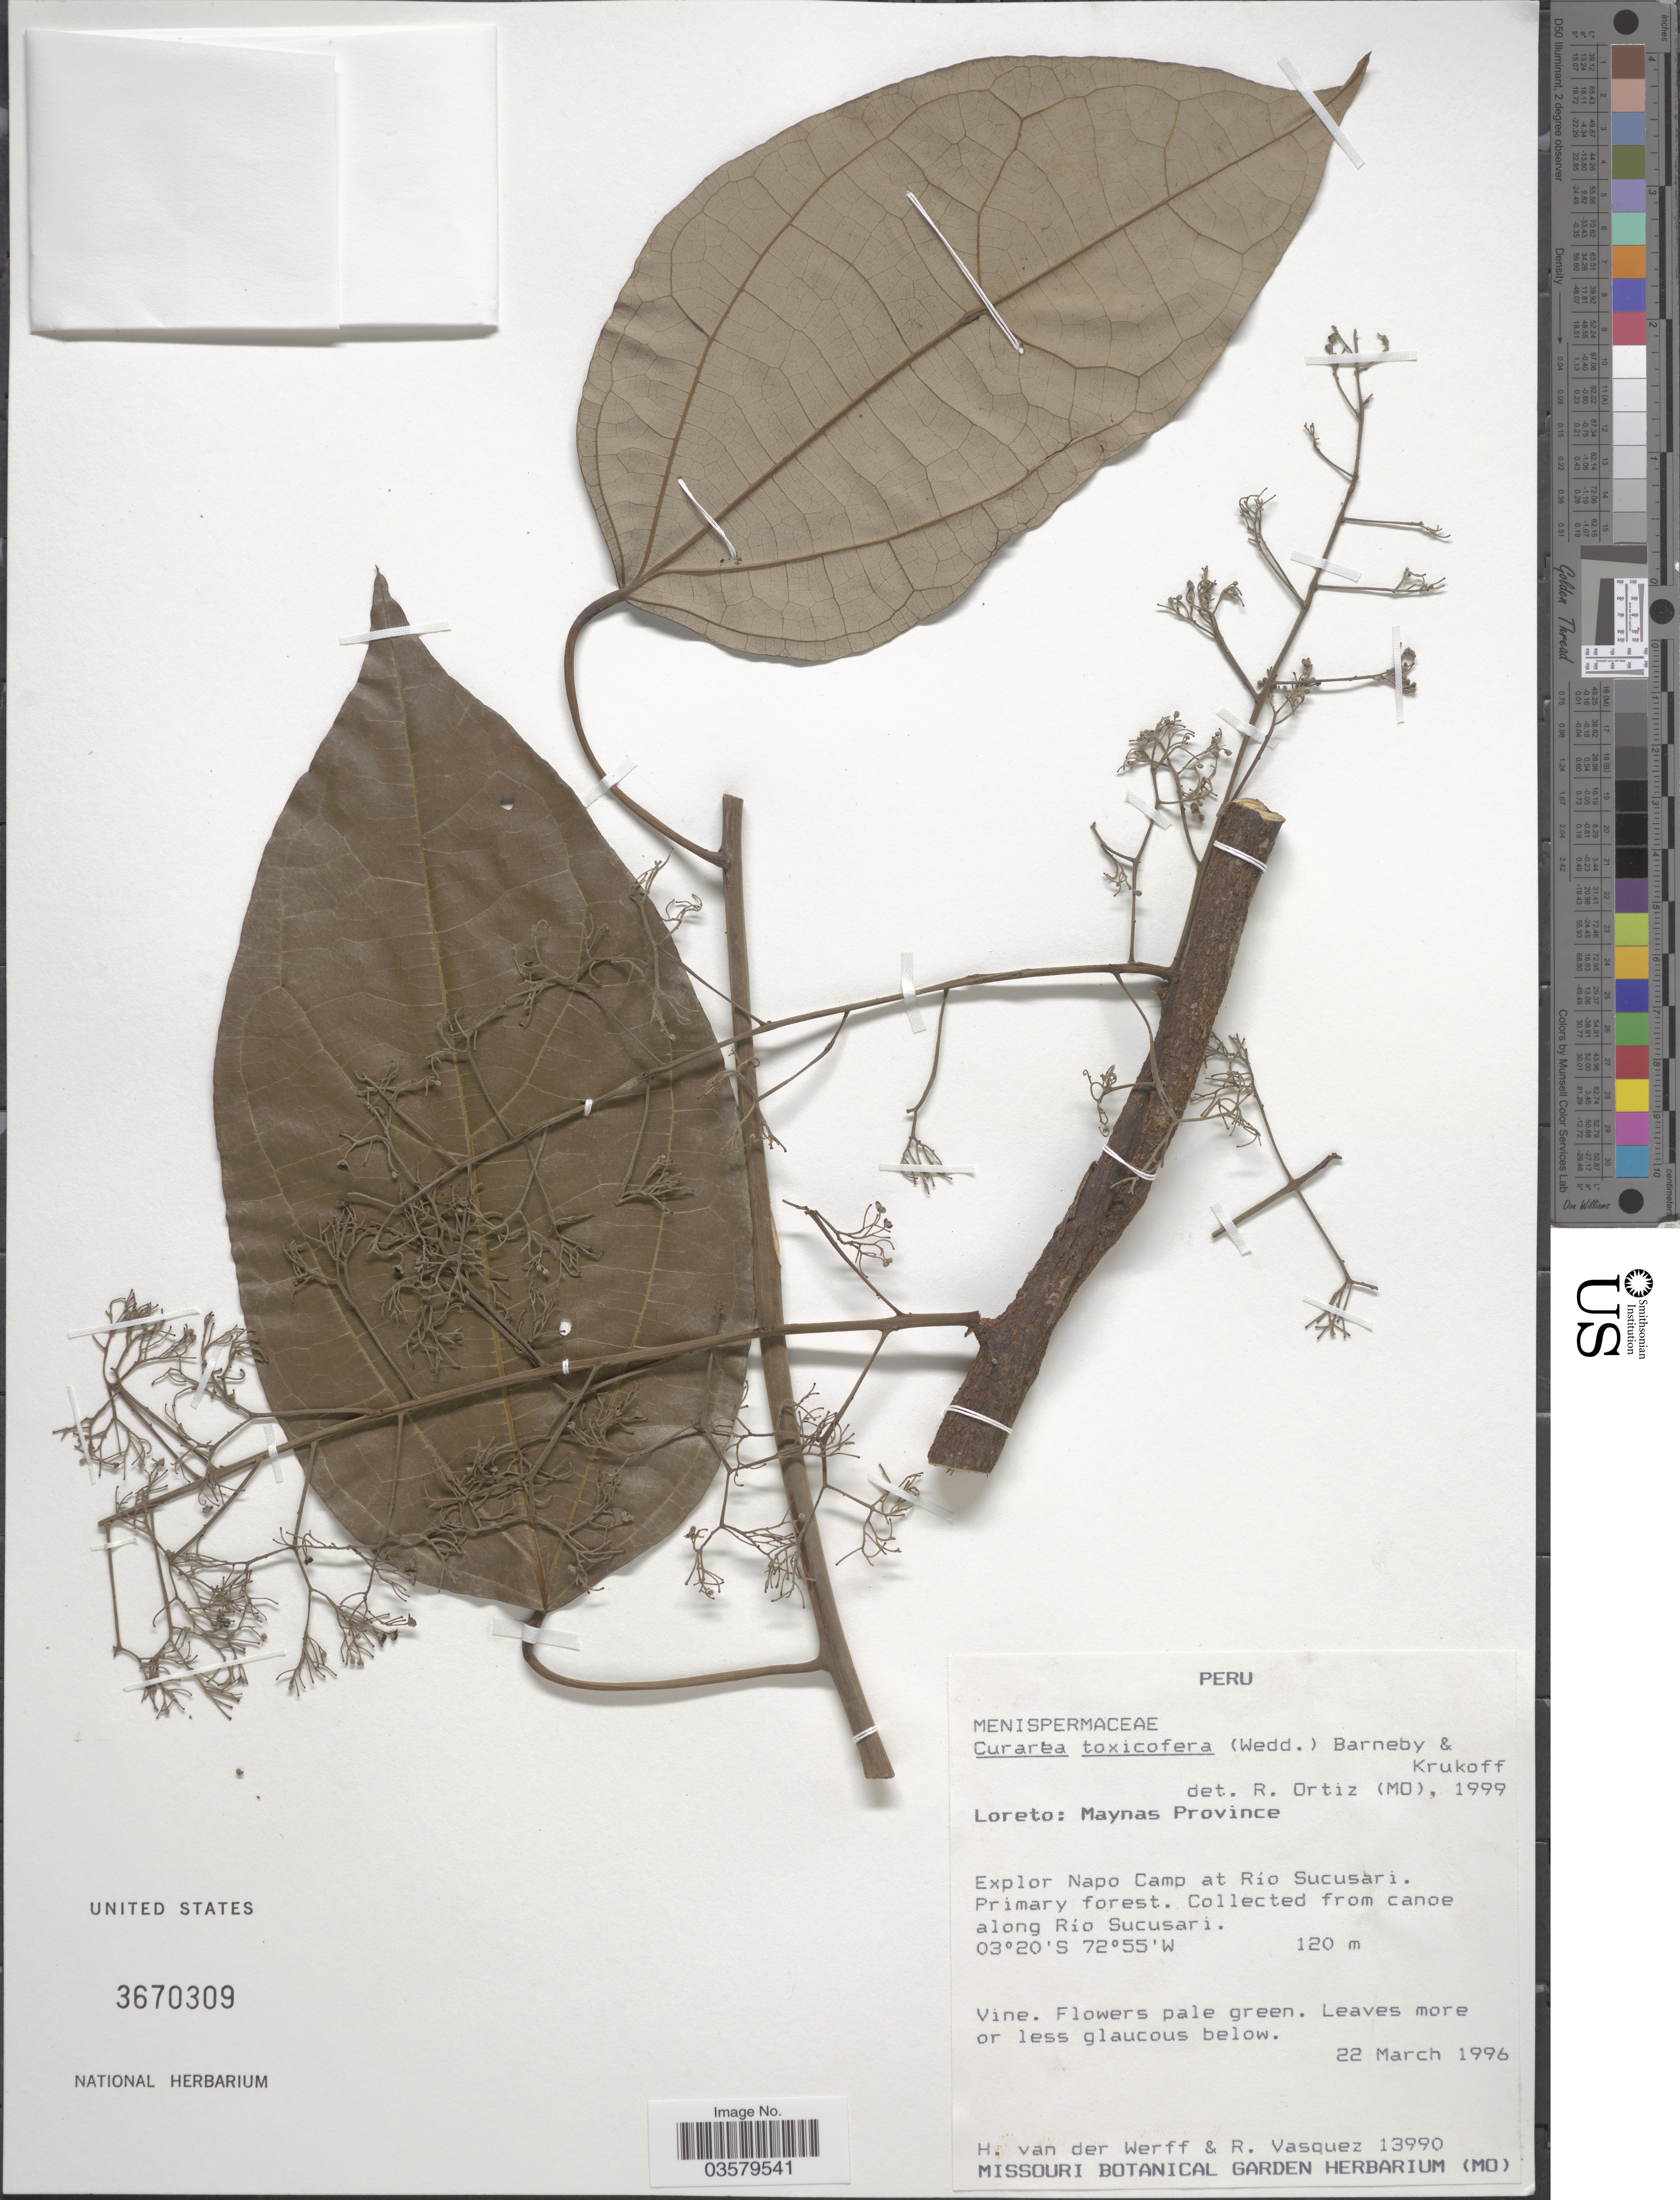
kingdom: Plantae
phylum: Tracheophyta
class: Magnoliopsida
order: Ranunculales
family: Menispermaceae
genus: Curarea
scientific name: Curarea toxicofera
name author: (Wedd.) Barneby & Krukoff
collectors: H. van der Werff & R. Vasquez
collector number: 13990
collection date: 1996-03-22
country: Peru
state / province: Loreto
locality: Maynas Province. Explor Napo Camp at Río Sucusari. Canoe along Río Sucusari.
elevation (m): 120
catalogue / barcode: US 3670309